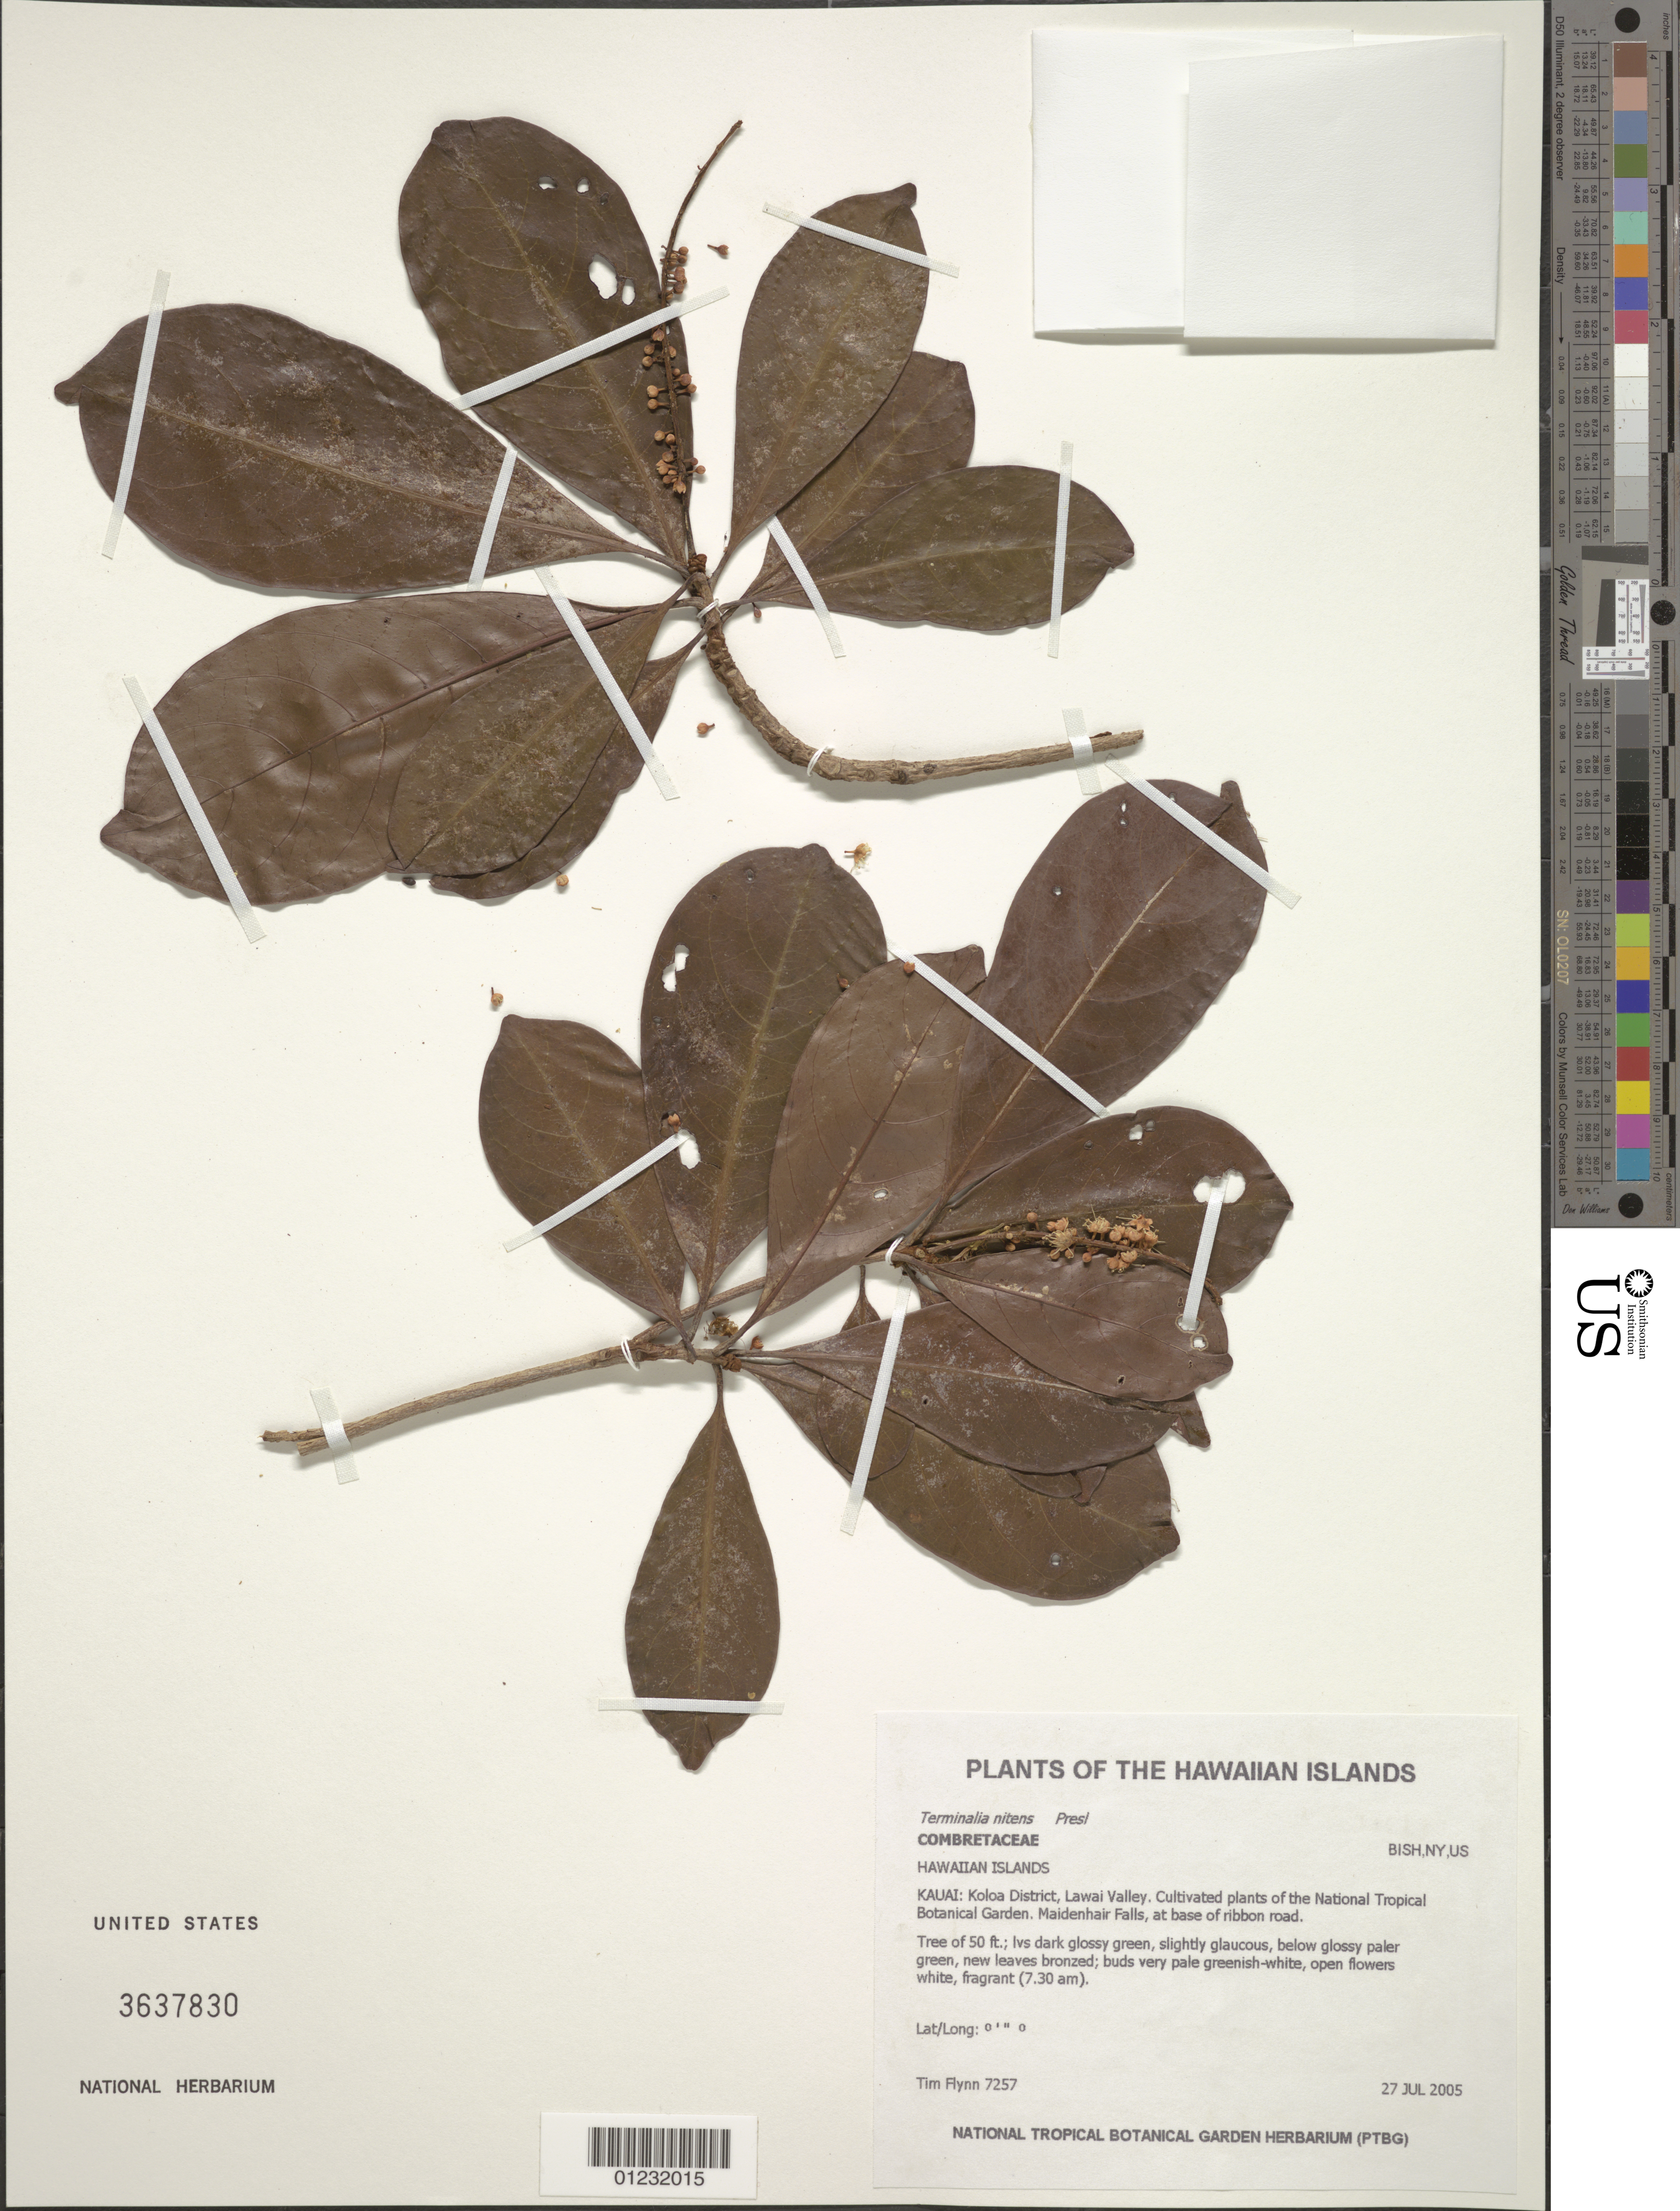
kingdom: Plantae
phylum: Tracheophyta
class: Magnoliopsida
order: Myrtales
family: Combretaceae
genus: Terminalia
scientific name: Terminalia nitens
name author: J. Presl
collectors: T. W. Flynn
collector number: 7257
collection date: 2005-07-27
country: United States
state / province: Hawaii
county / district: Kauai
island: Kaua'i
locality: Koloa District, Lawai Valley. Cultivated plants of the National Tropical Botanical Garden. Maidenhair Falls, at base of ribbon road.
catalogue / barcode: US 3637830